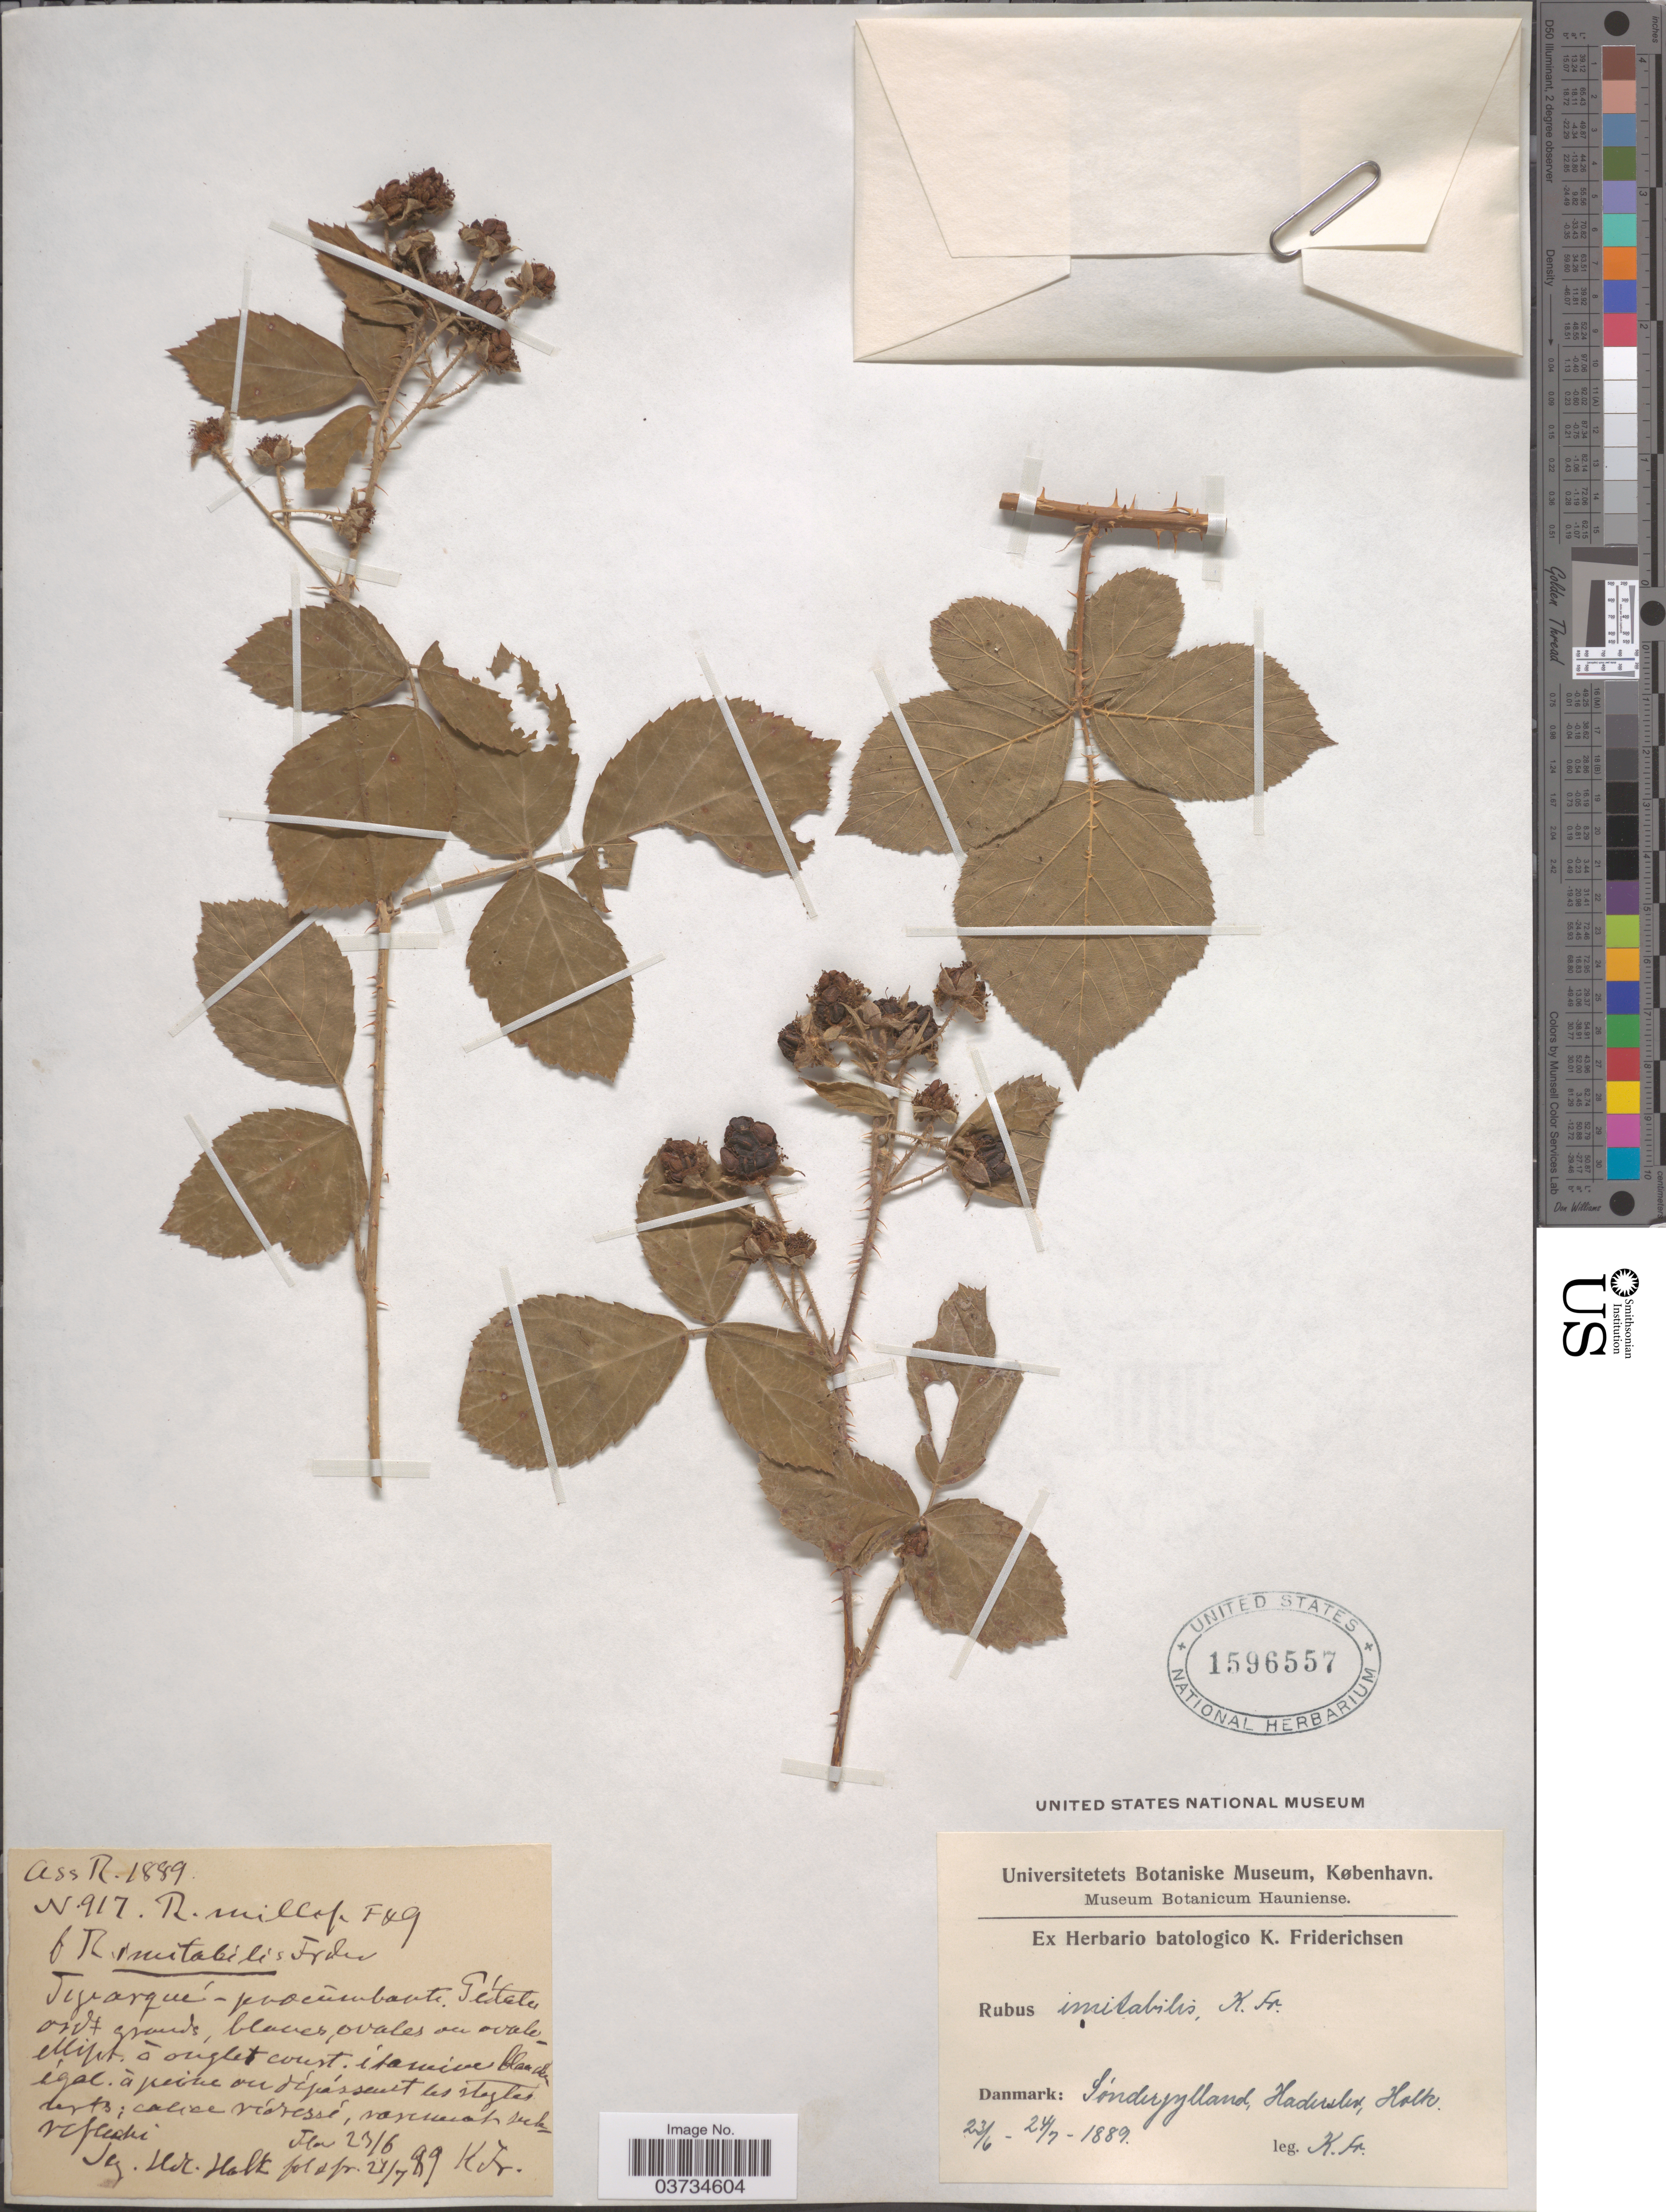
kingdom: Plantae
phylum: Tracheophyta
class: Magnoliopsida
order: Rosales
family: Rosaceae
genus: Rubus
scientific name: Rubus imitabilis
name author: Frid.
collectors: K. Friderichsen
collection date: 1889-06-23/1889-07-24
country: Denmark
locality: Sónderjylland, Haderslev, Holte.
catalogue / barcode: US 1596557